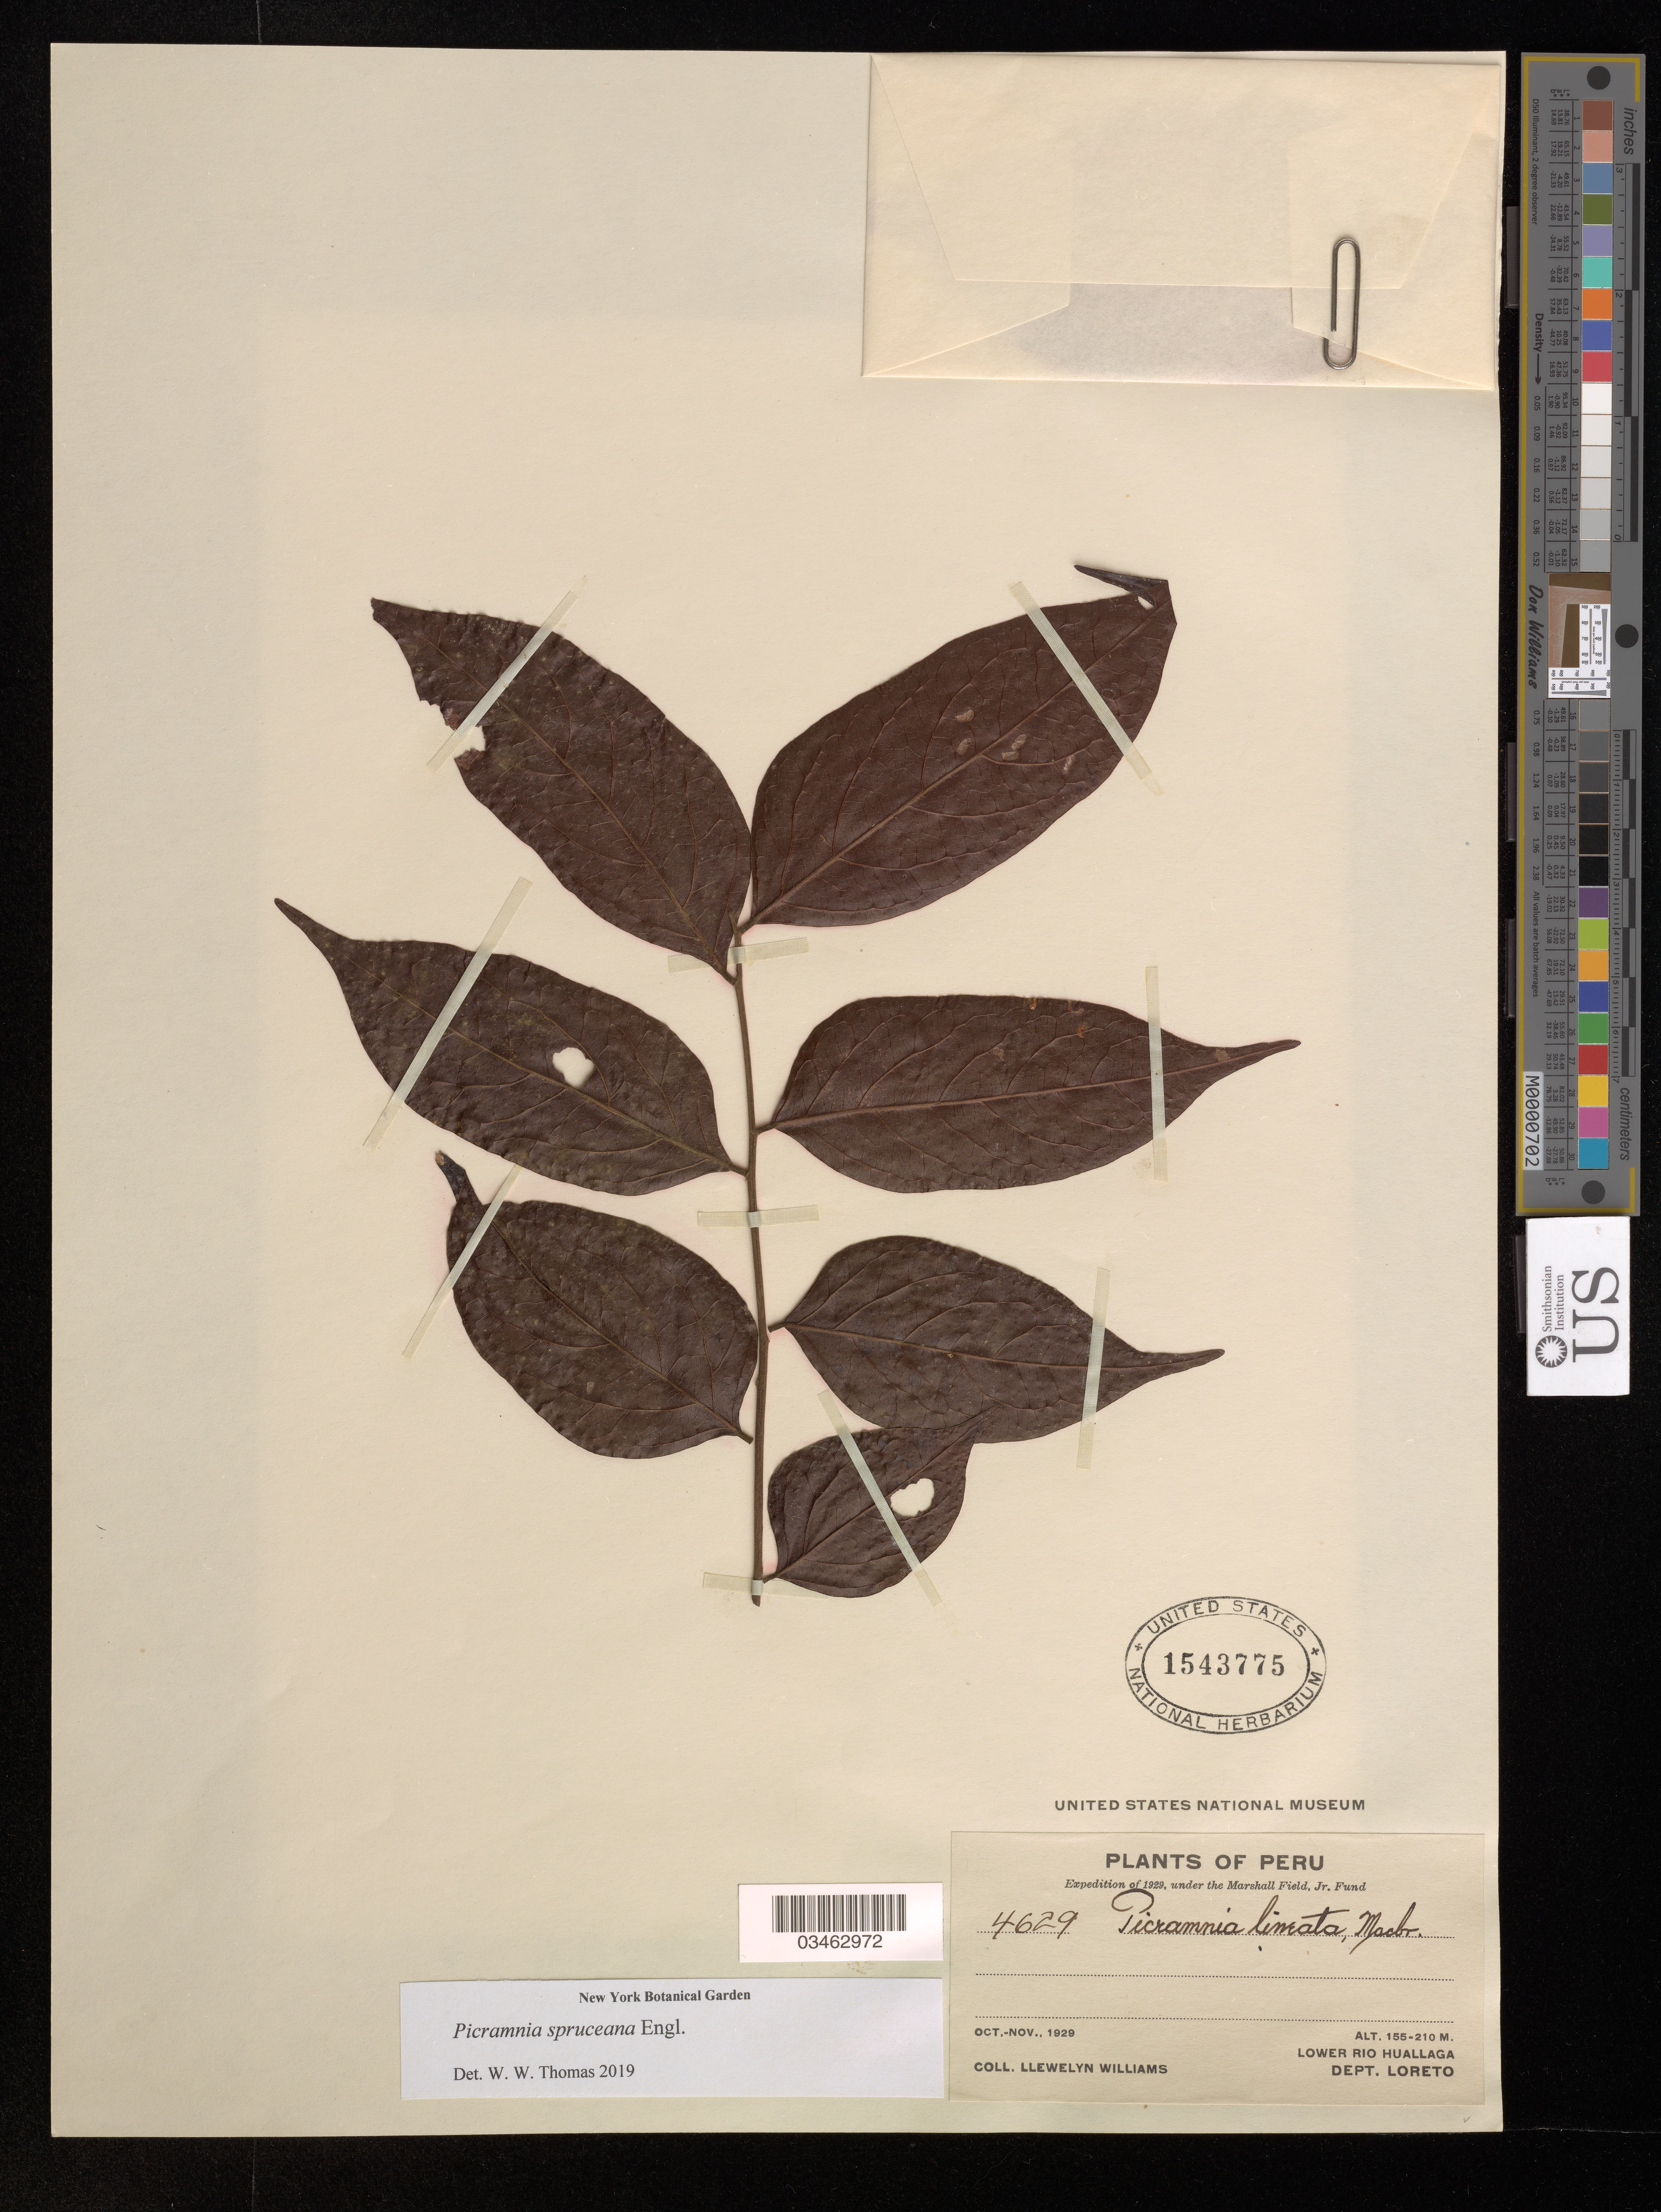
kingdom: Plantae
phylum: Tracheophyta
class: Magnoliopsida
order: Picramniales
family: Picramniaceae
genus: Picramnia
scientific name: Picramnia lineata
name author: J.F. Macbr.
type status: Isotype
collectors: Ll. Williams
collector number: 4629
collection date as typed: Oct 1929 to -- Nov 1929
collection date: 1929-10/1929-11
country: Peru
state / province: Loreto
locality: Rio Huallaga.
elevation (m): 155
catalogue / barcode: US 1543775